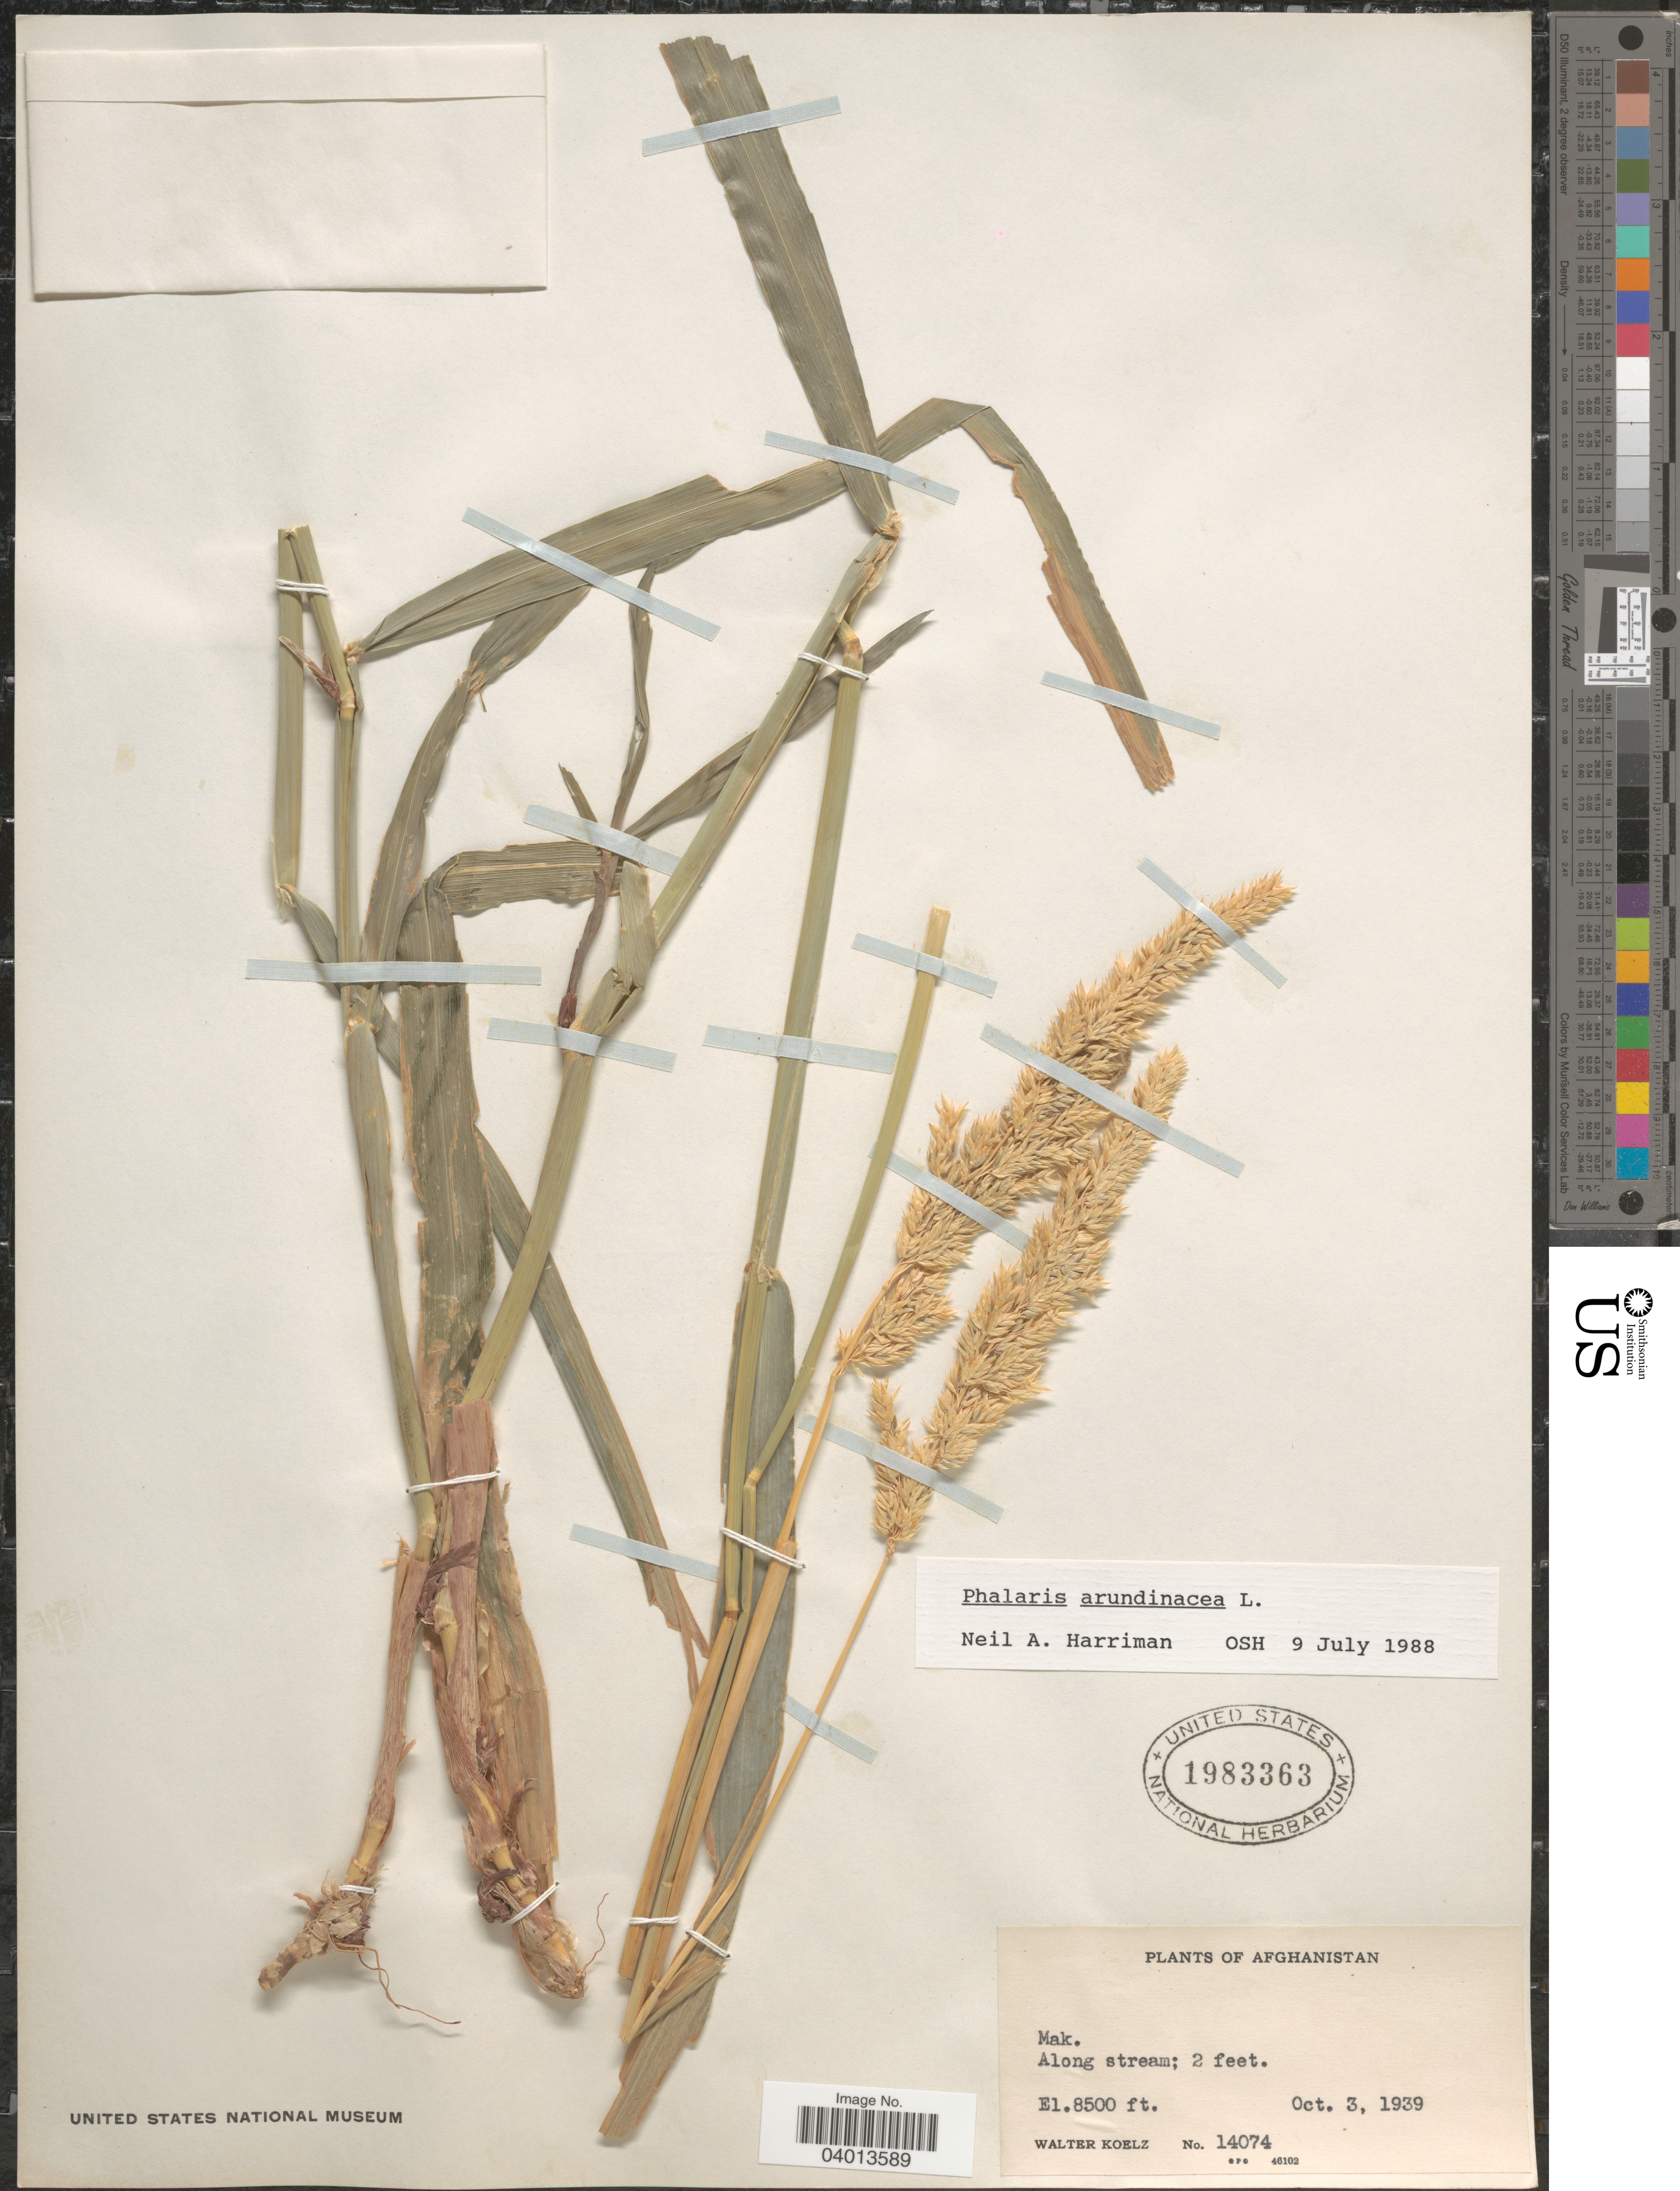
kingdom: Plantae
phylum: Tracheophyta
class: Liliopsida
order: Poales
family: Poaceae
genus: Phalaris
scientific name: Phalaris arundinacea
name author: L.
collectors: W. N. Koelz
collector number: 14074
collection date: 1939-10-03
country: Afghanistan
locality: Mak. Along stream.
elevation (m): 2591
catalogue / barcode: US 1983363